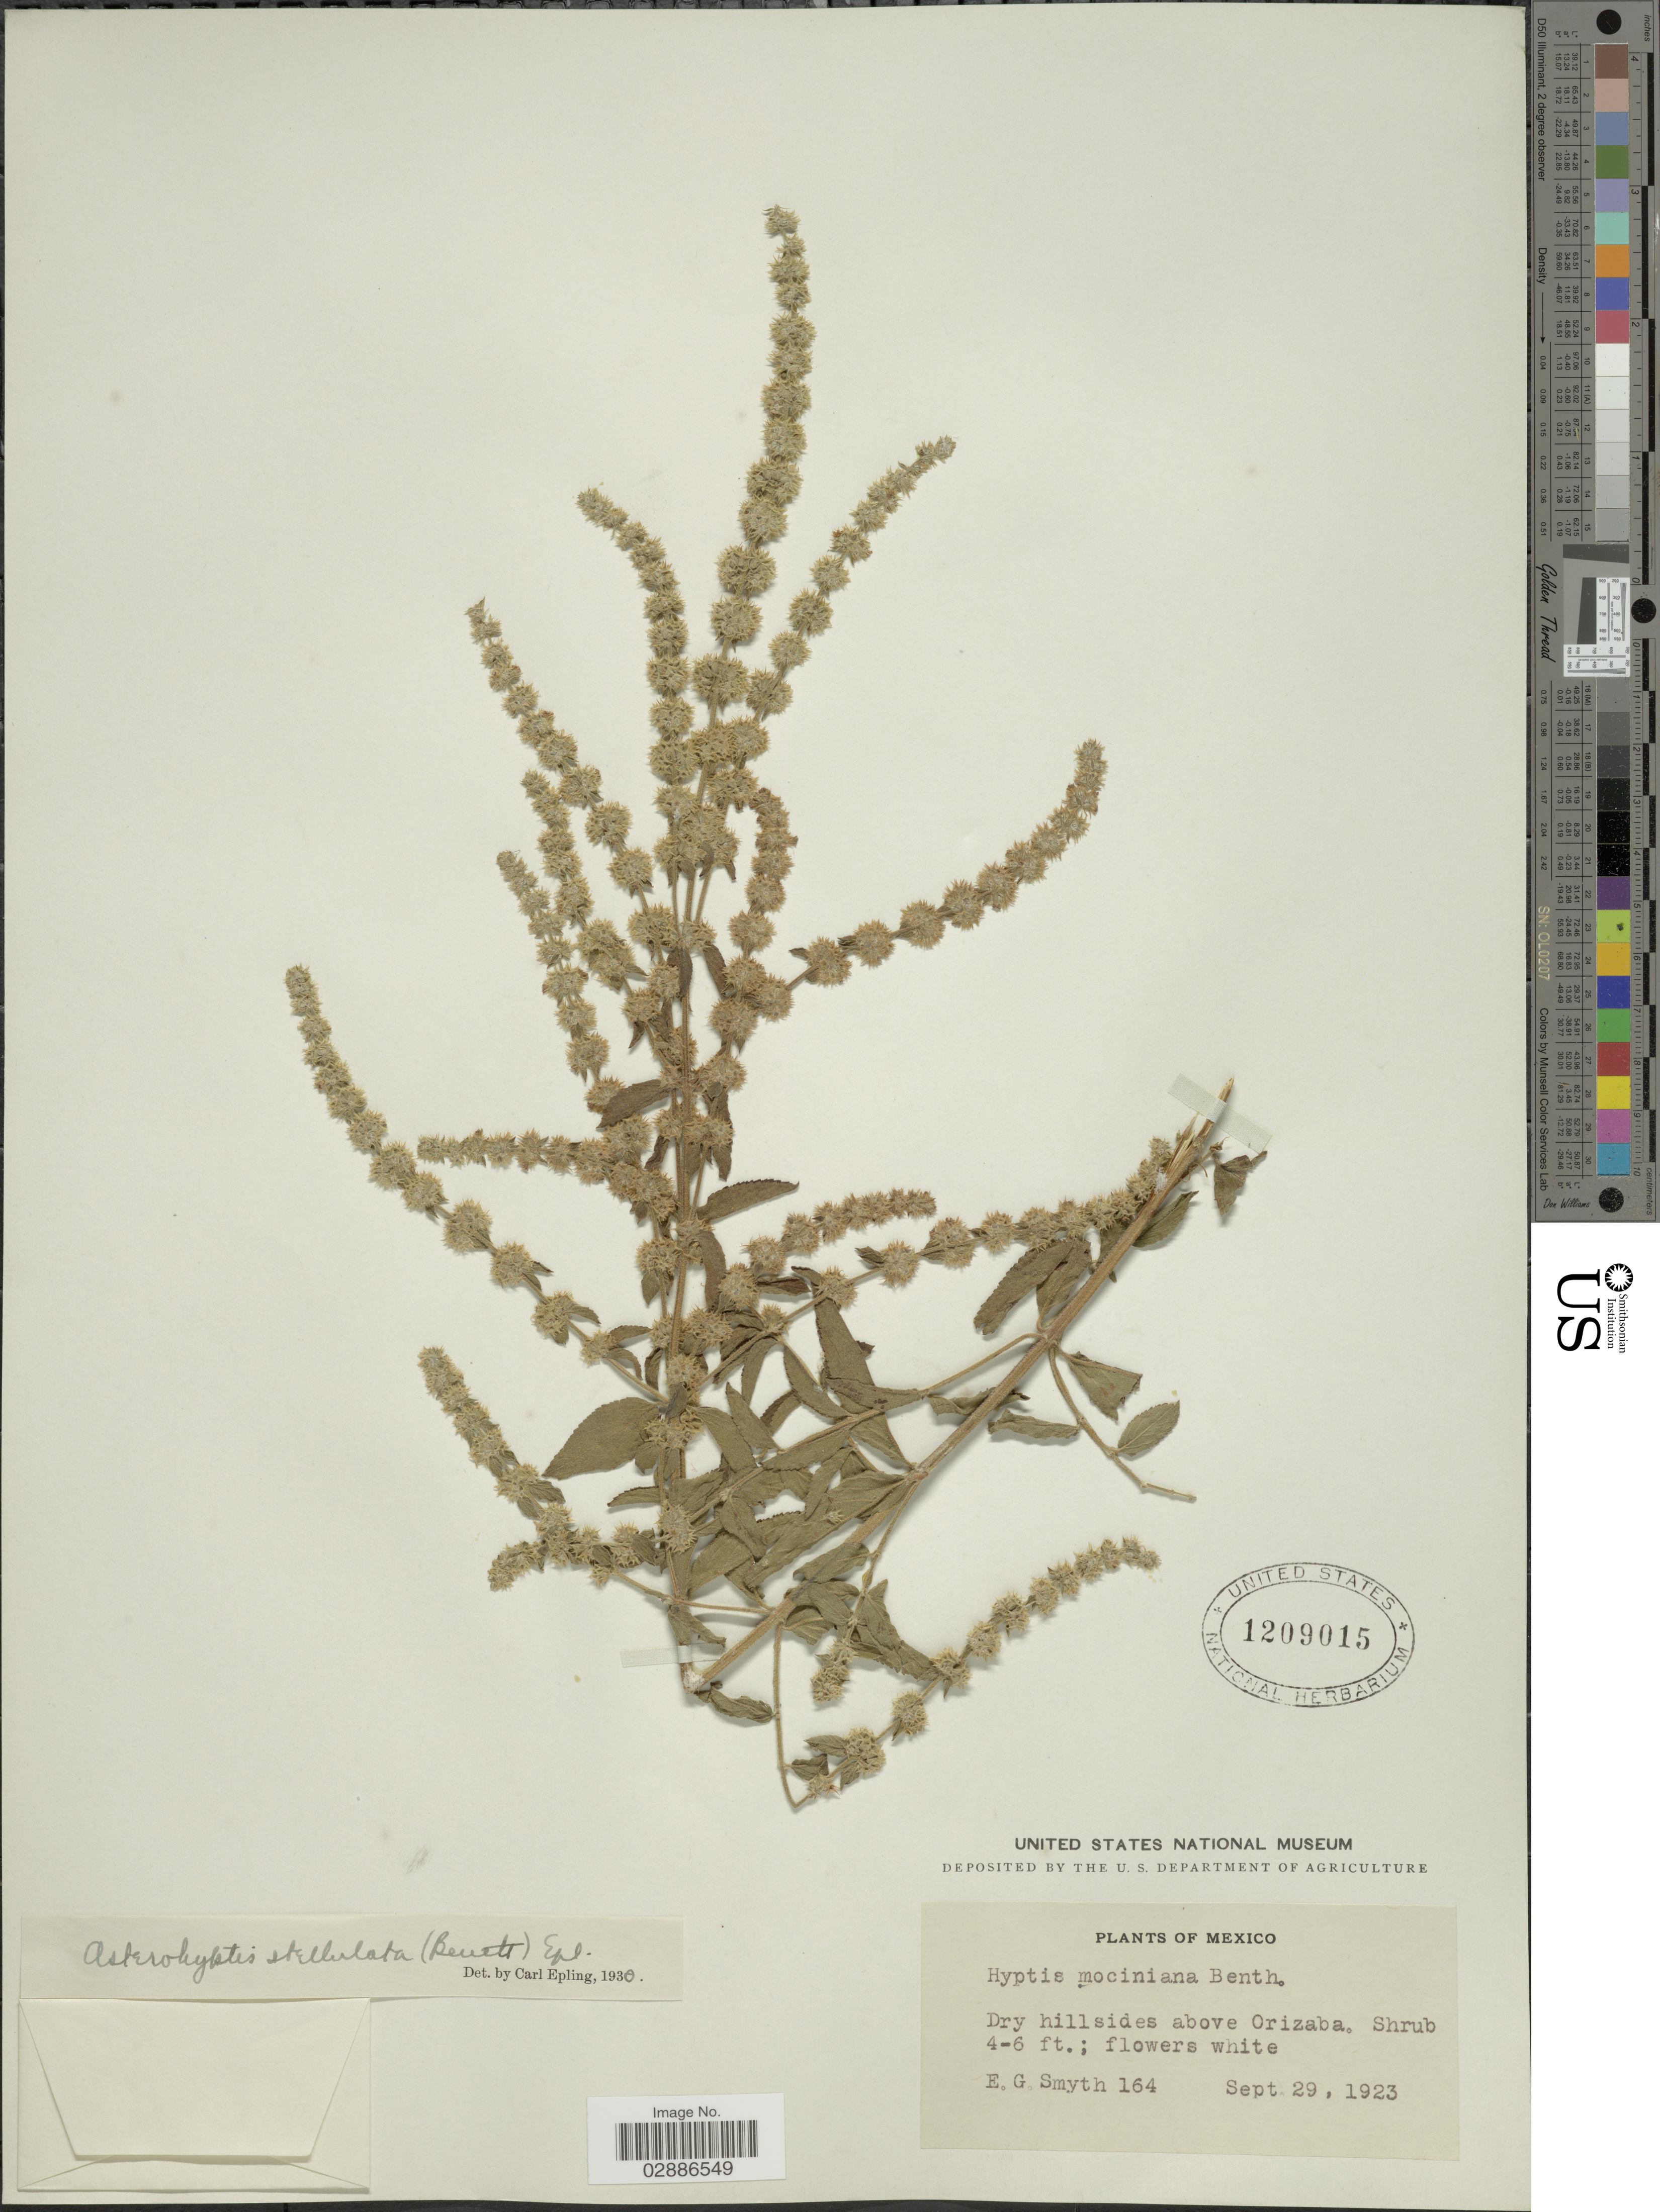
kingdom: Plantae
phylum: Tracheophyta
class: Magnoliopsida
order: Lamiales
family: Lamiaceae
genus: Asterohyptis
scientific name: Asterohyptis stellulata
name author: (Benth.) Epling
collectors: E. Smyth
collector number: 164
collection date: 1923-09-29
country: Mexico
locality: Dry hillsides above Orizaba.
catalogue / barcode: US 1209015